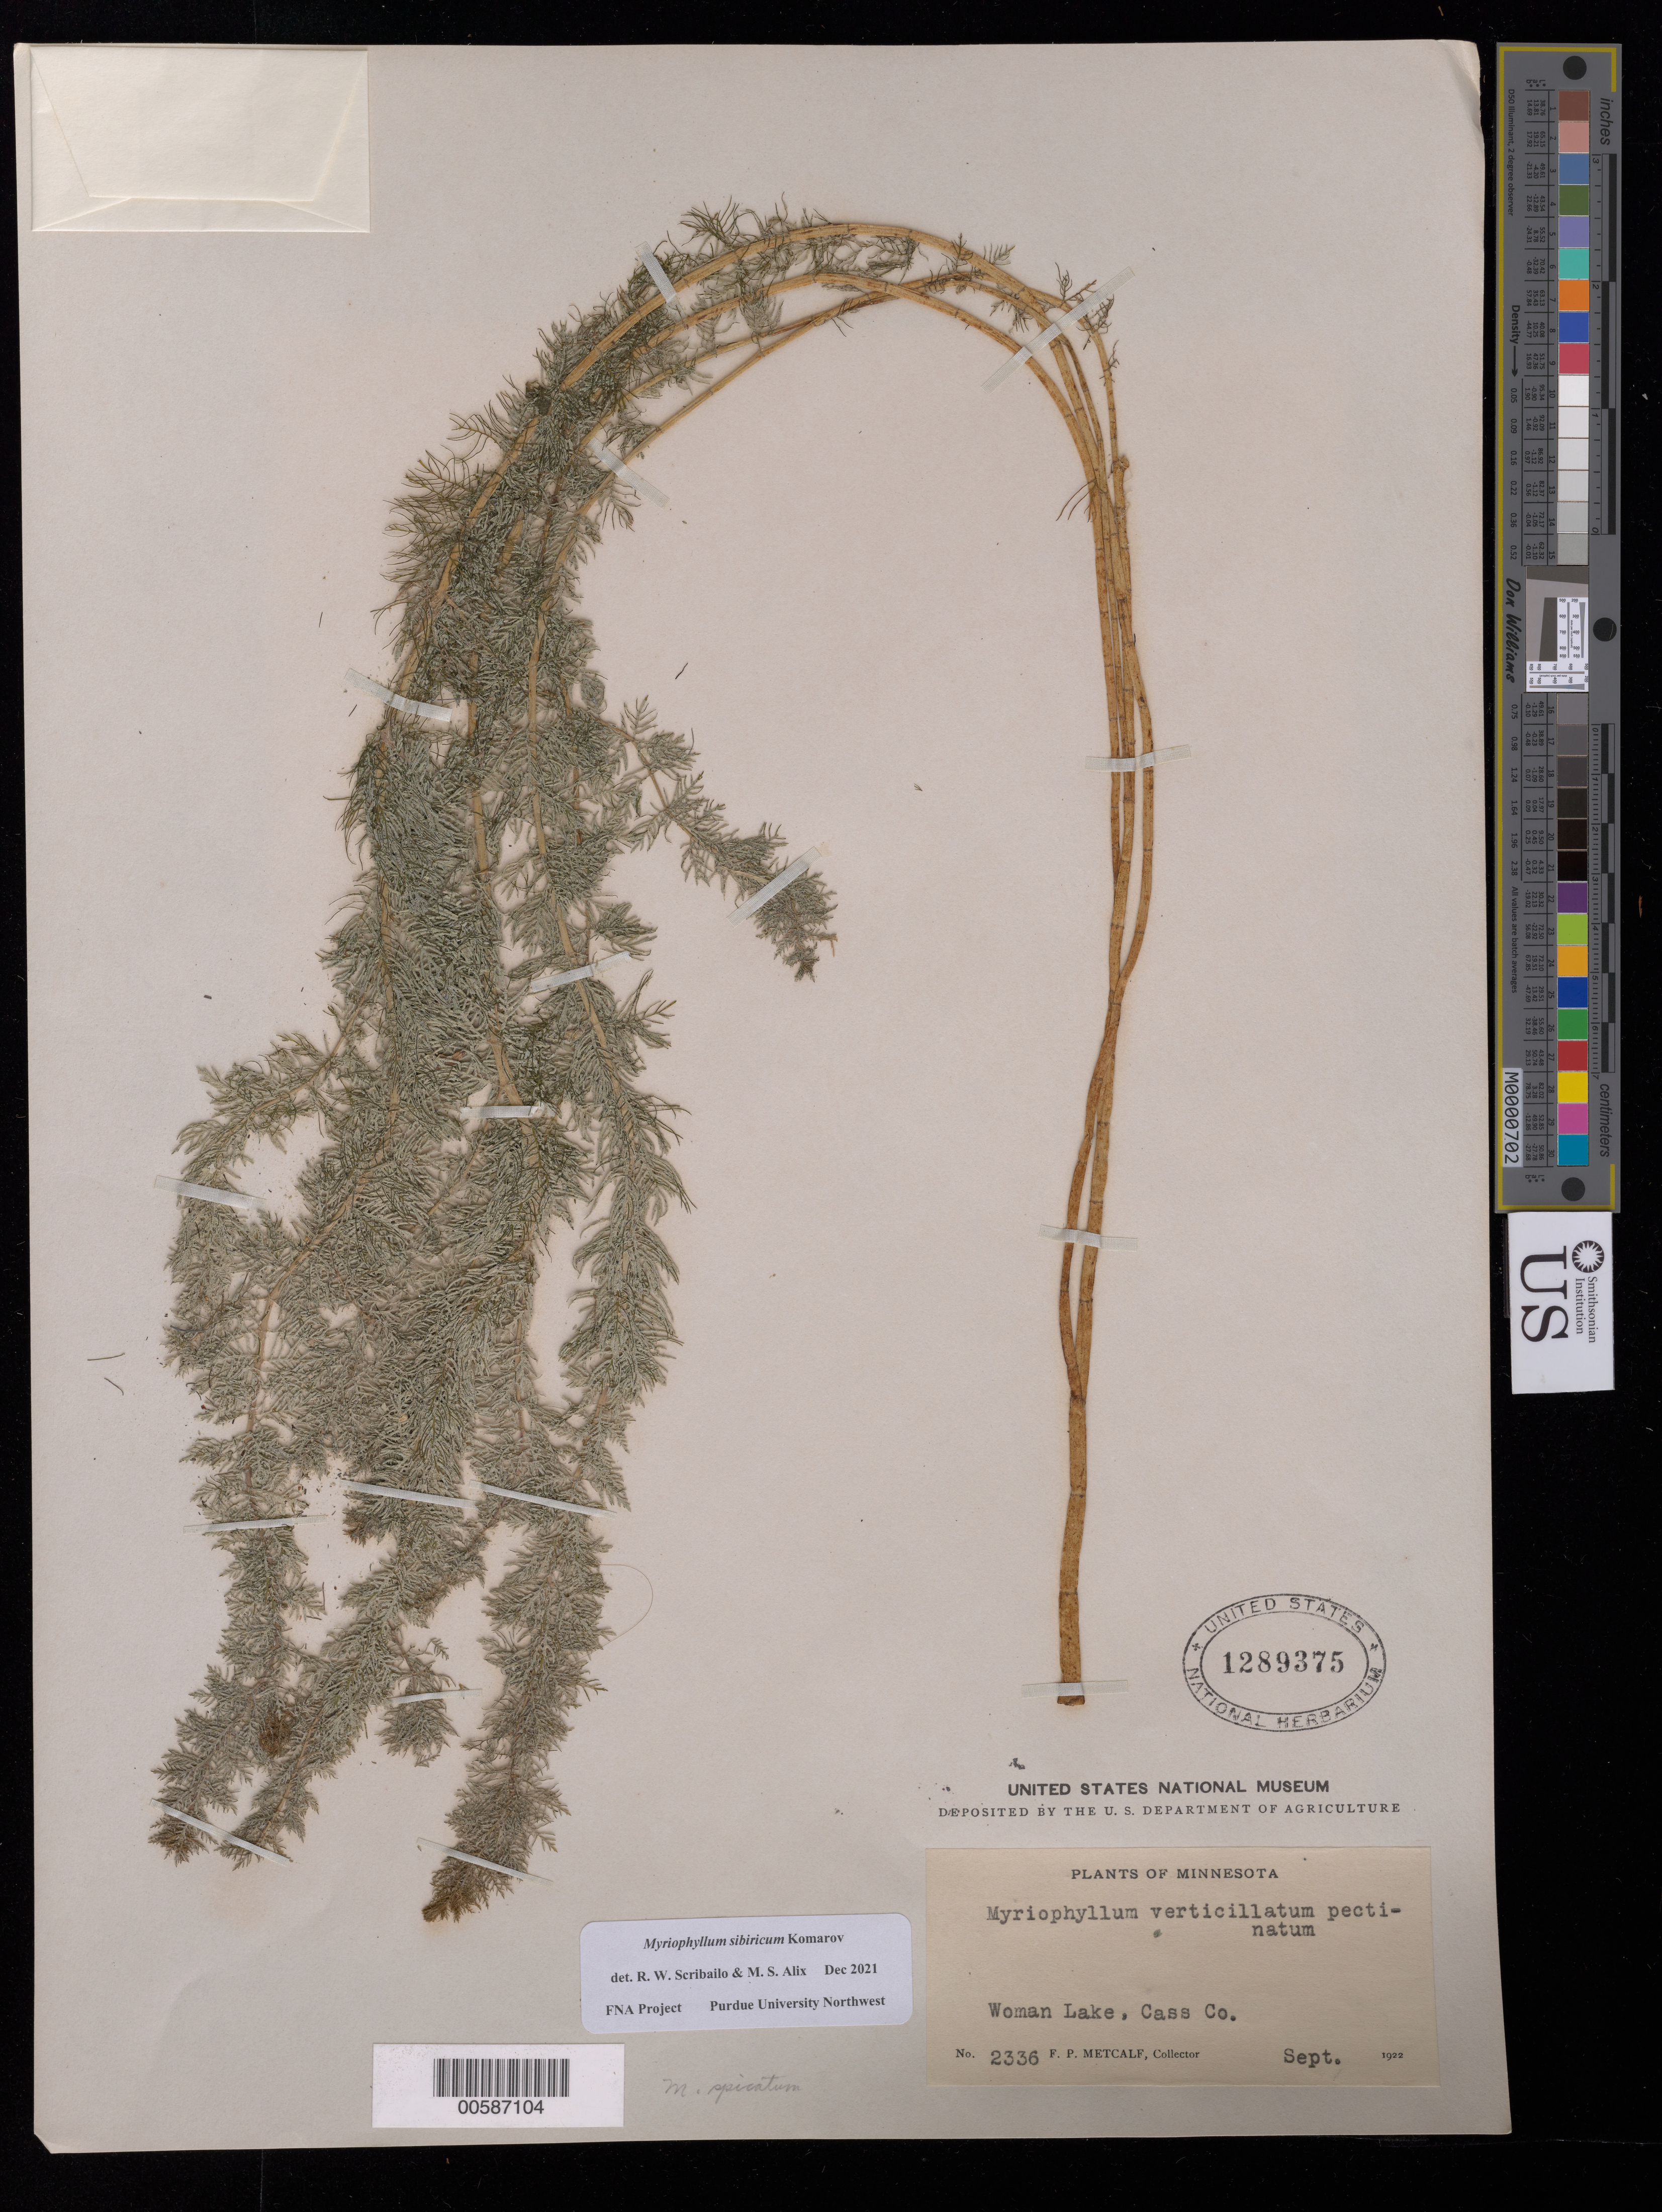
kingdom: Plantae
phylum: Tracheophyta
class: Magnoliopsida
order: Saxifragales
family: Haloragaceae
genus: Myriophyllum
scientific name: Myriophyllum sibiricum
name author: Kom.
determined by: Scribailo, R. W.; Alix, M. S.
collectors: F. P. Metcalf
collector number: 2336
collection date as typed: Sep 1922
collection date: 1922-09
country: United States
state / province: Minnesota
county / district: Cass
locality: Woman Lake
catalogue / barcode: US 1289375